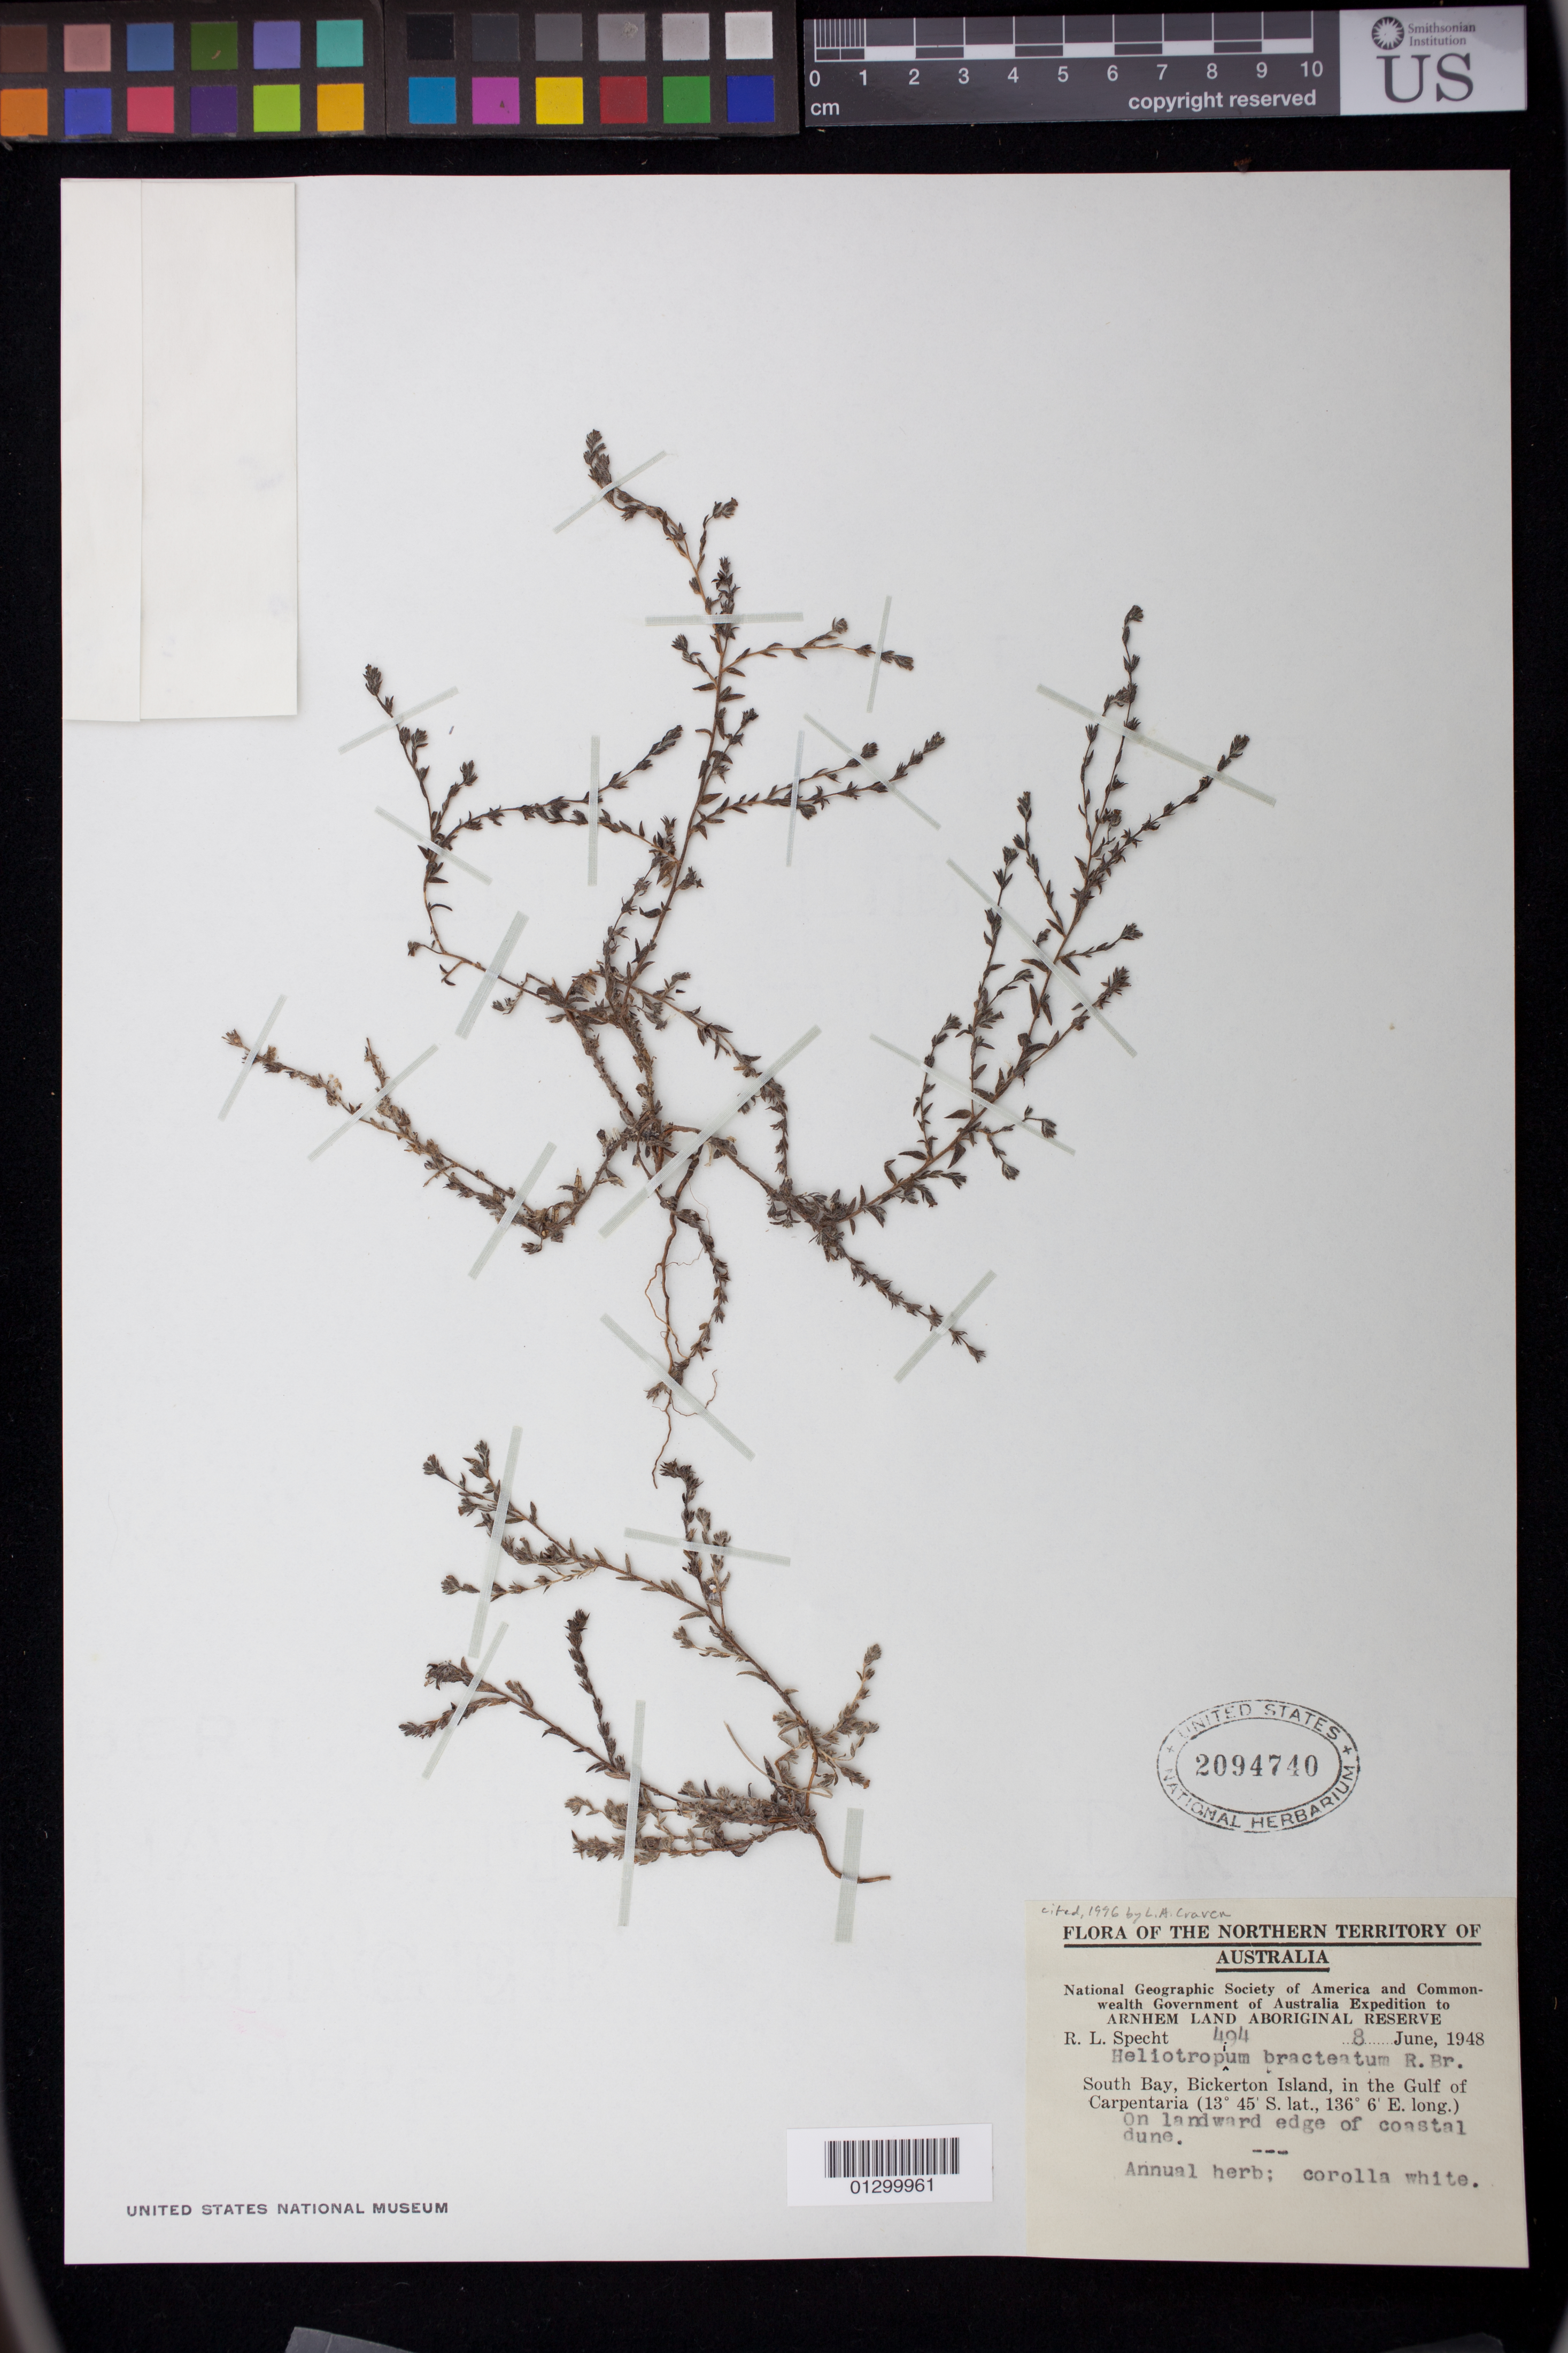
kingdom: Plantae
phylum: Tracheophyta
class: Magnoliopsida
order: Boraginales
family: Heliotropiaceae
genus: Heliotropium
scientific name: Heliotropium bracteatum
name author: R. Br.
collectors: R. L. Specht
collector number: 494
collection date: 1948-06-08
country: Australia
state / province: Northern Territory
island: Bickerton Island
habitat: On landward edge of coastal dune.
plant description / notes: Annual herb; corolla white.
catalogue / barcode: US 2094740